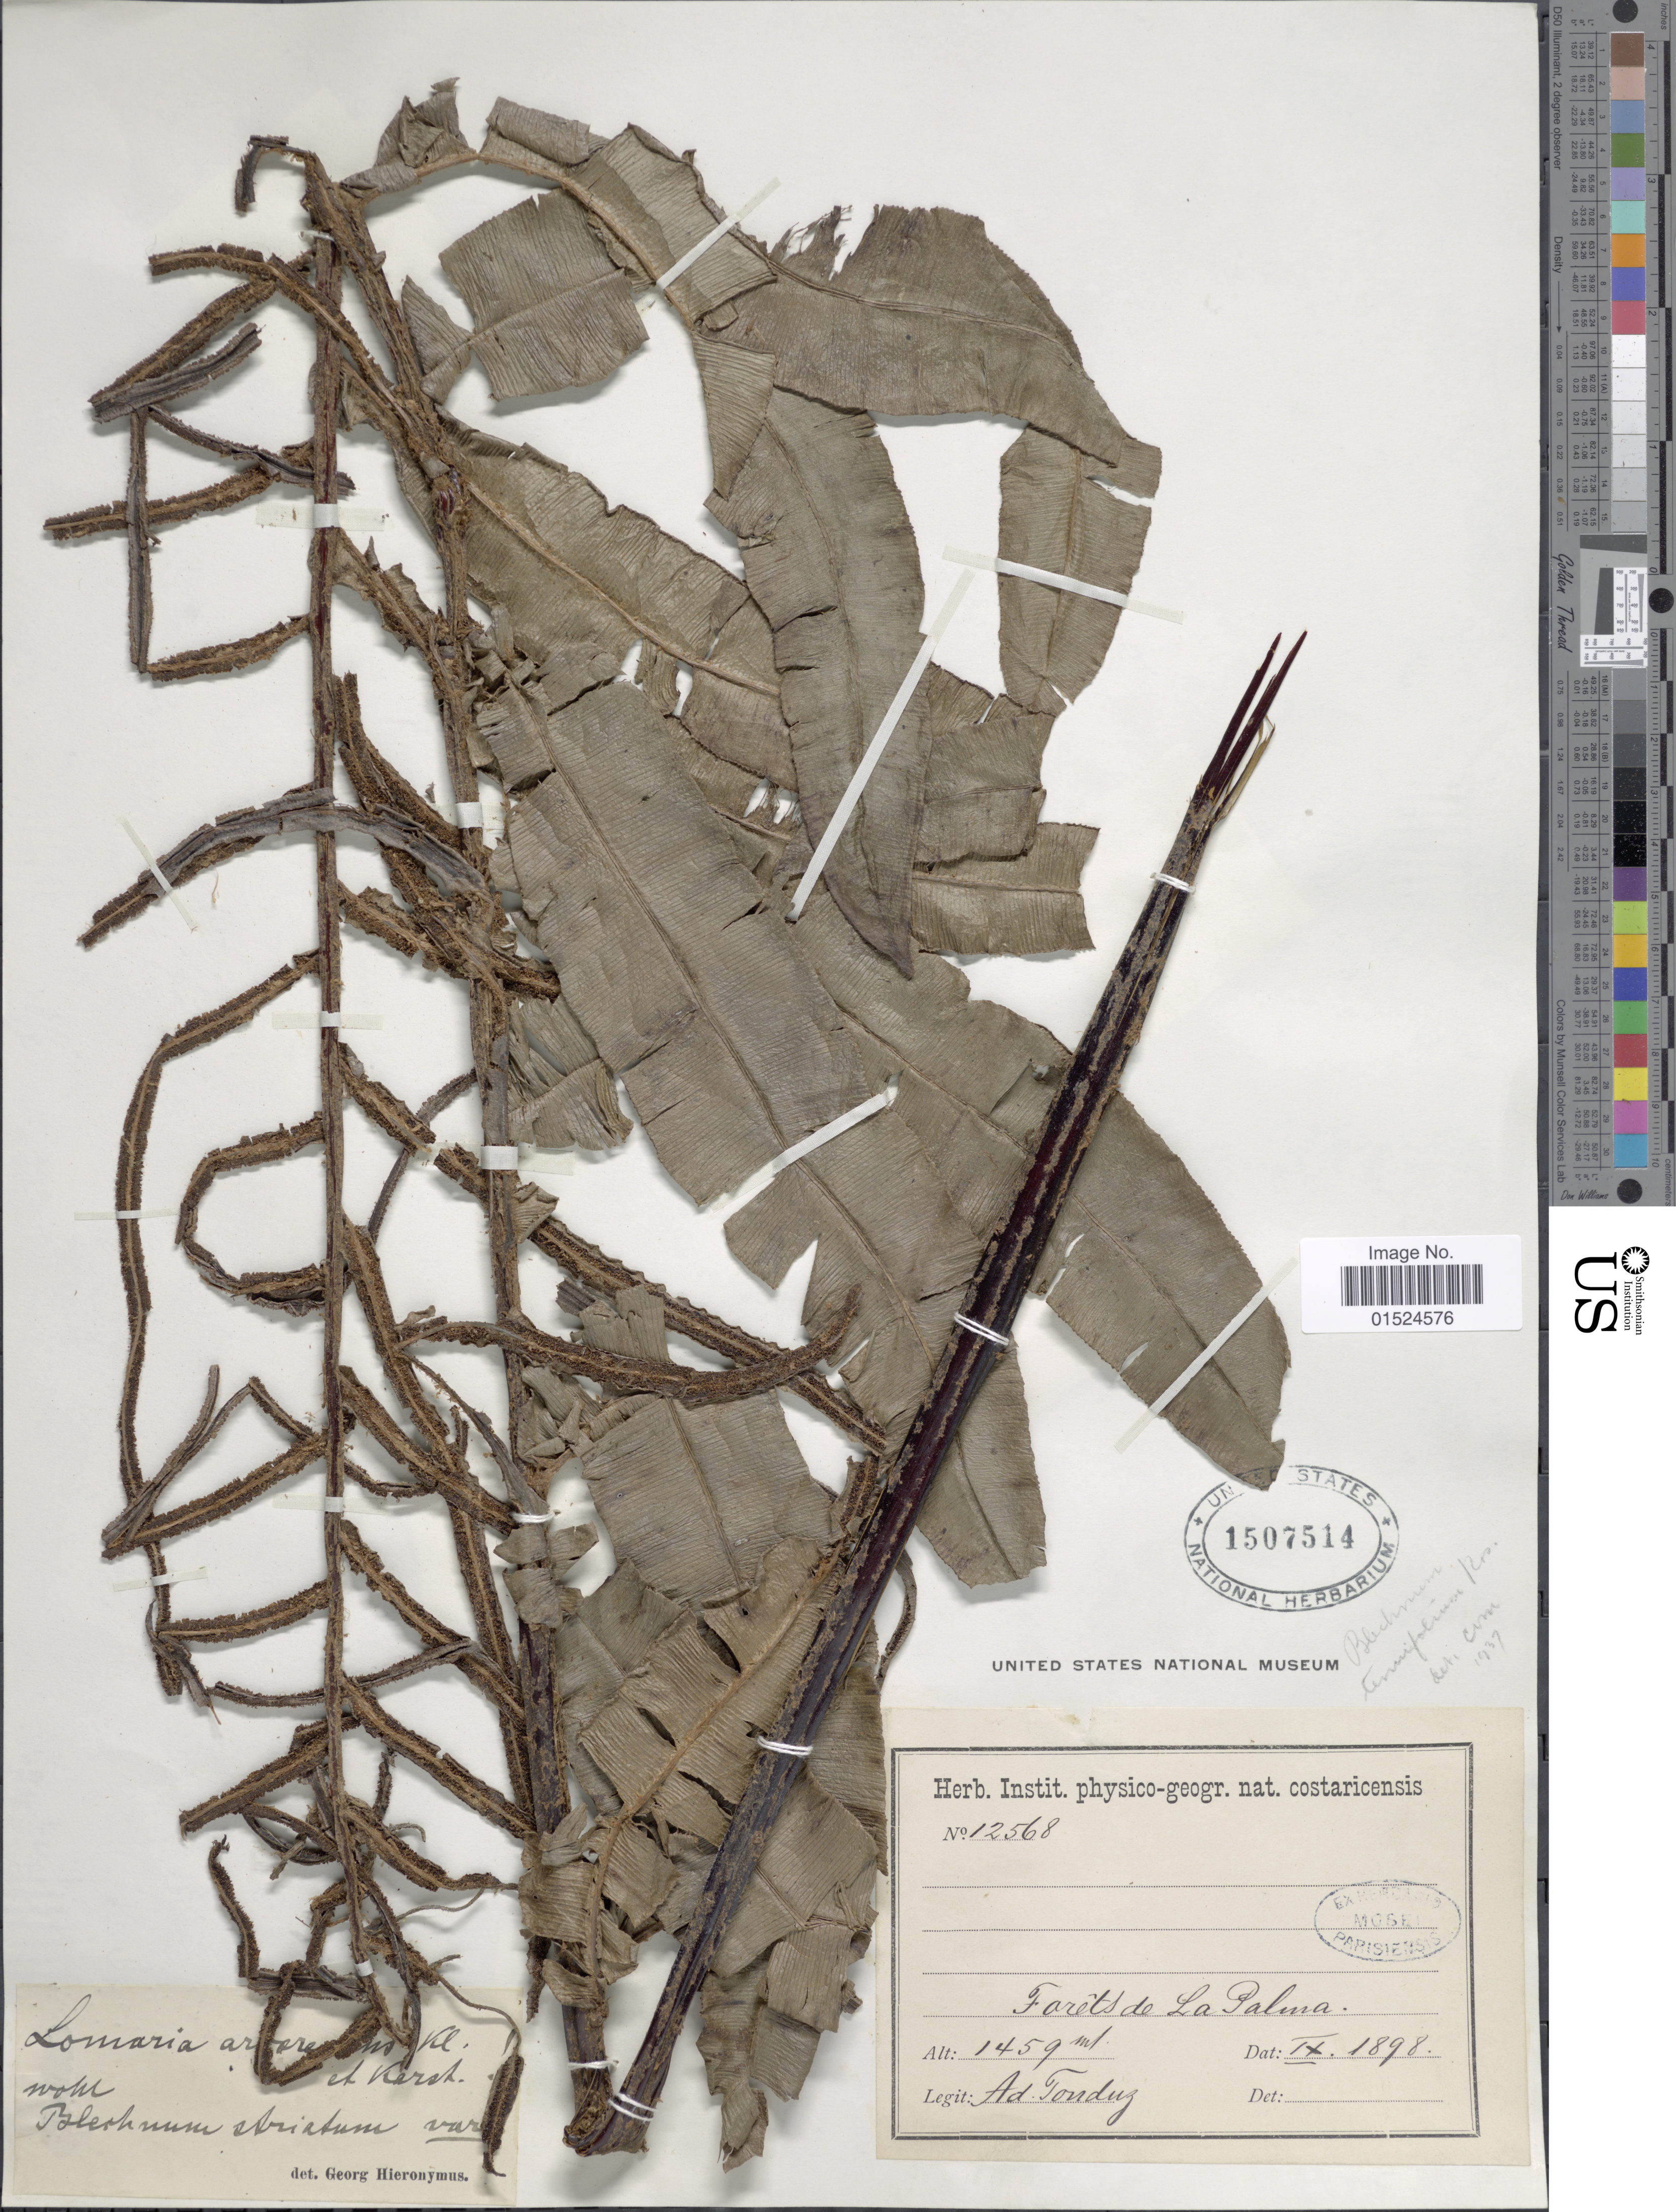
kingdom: Plantae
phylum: Tracheophyta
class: Polypodiopsida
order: Polypodiales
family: Blechnaceae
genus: Blechnum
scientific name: Blechnum viviparum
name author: (Broadh.) C. Chr.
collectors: A. Tonduz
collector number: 12568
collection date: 1898-09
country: Costa Rica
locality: Forêts de La Palma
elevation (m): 1459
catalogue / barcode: US 1507514